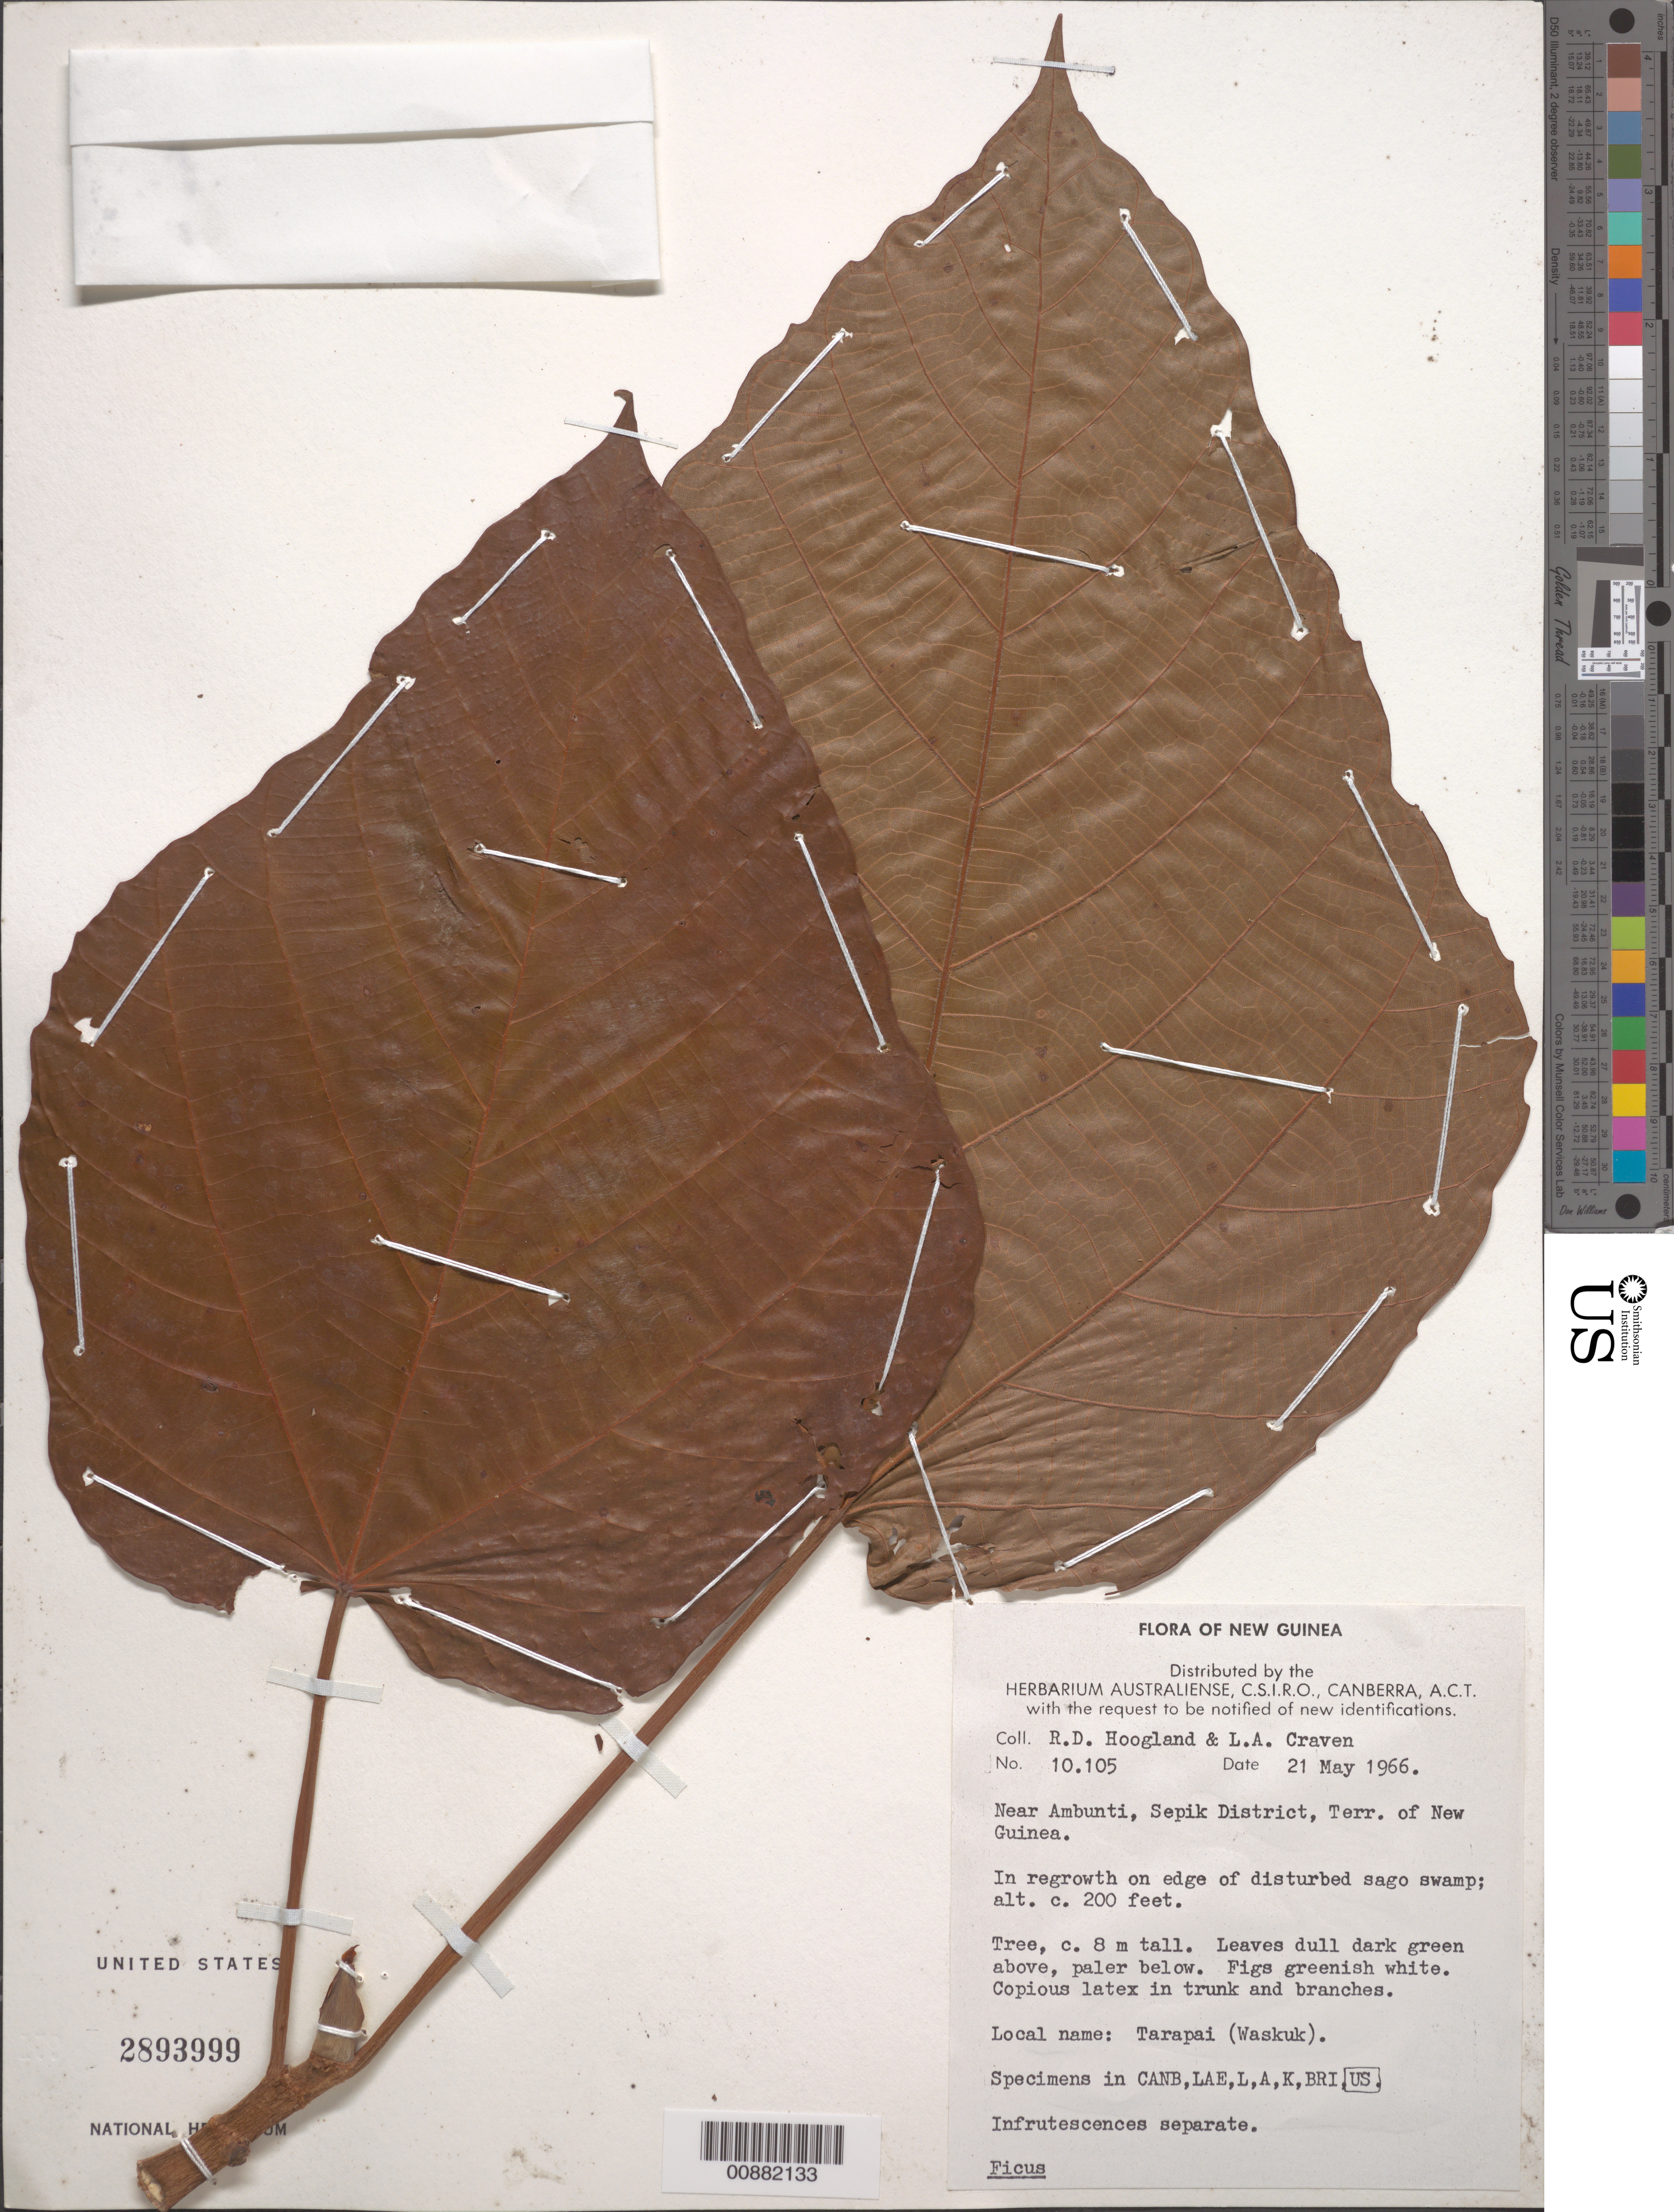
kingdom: Plantae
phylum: Tracheophyta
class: Magnoliopsida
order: Rosales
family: Moraceae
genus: Ficus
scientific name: Ficus sp.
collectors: R. D. Hoogland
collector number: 10105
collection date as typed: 21 May 1966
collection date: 1966-05-21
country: Papua New Guinea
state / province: East Sepik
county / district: Ambunti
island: New Guinea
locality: Sepik District, Ambunti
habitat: in regrowth on edge of dsiturbed sago swamp,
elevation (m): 61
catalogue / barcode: US 2893999